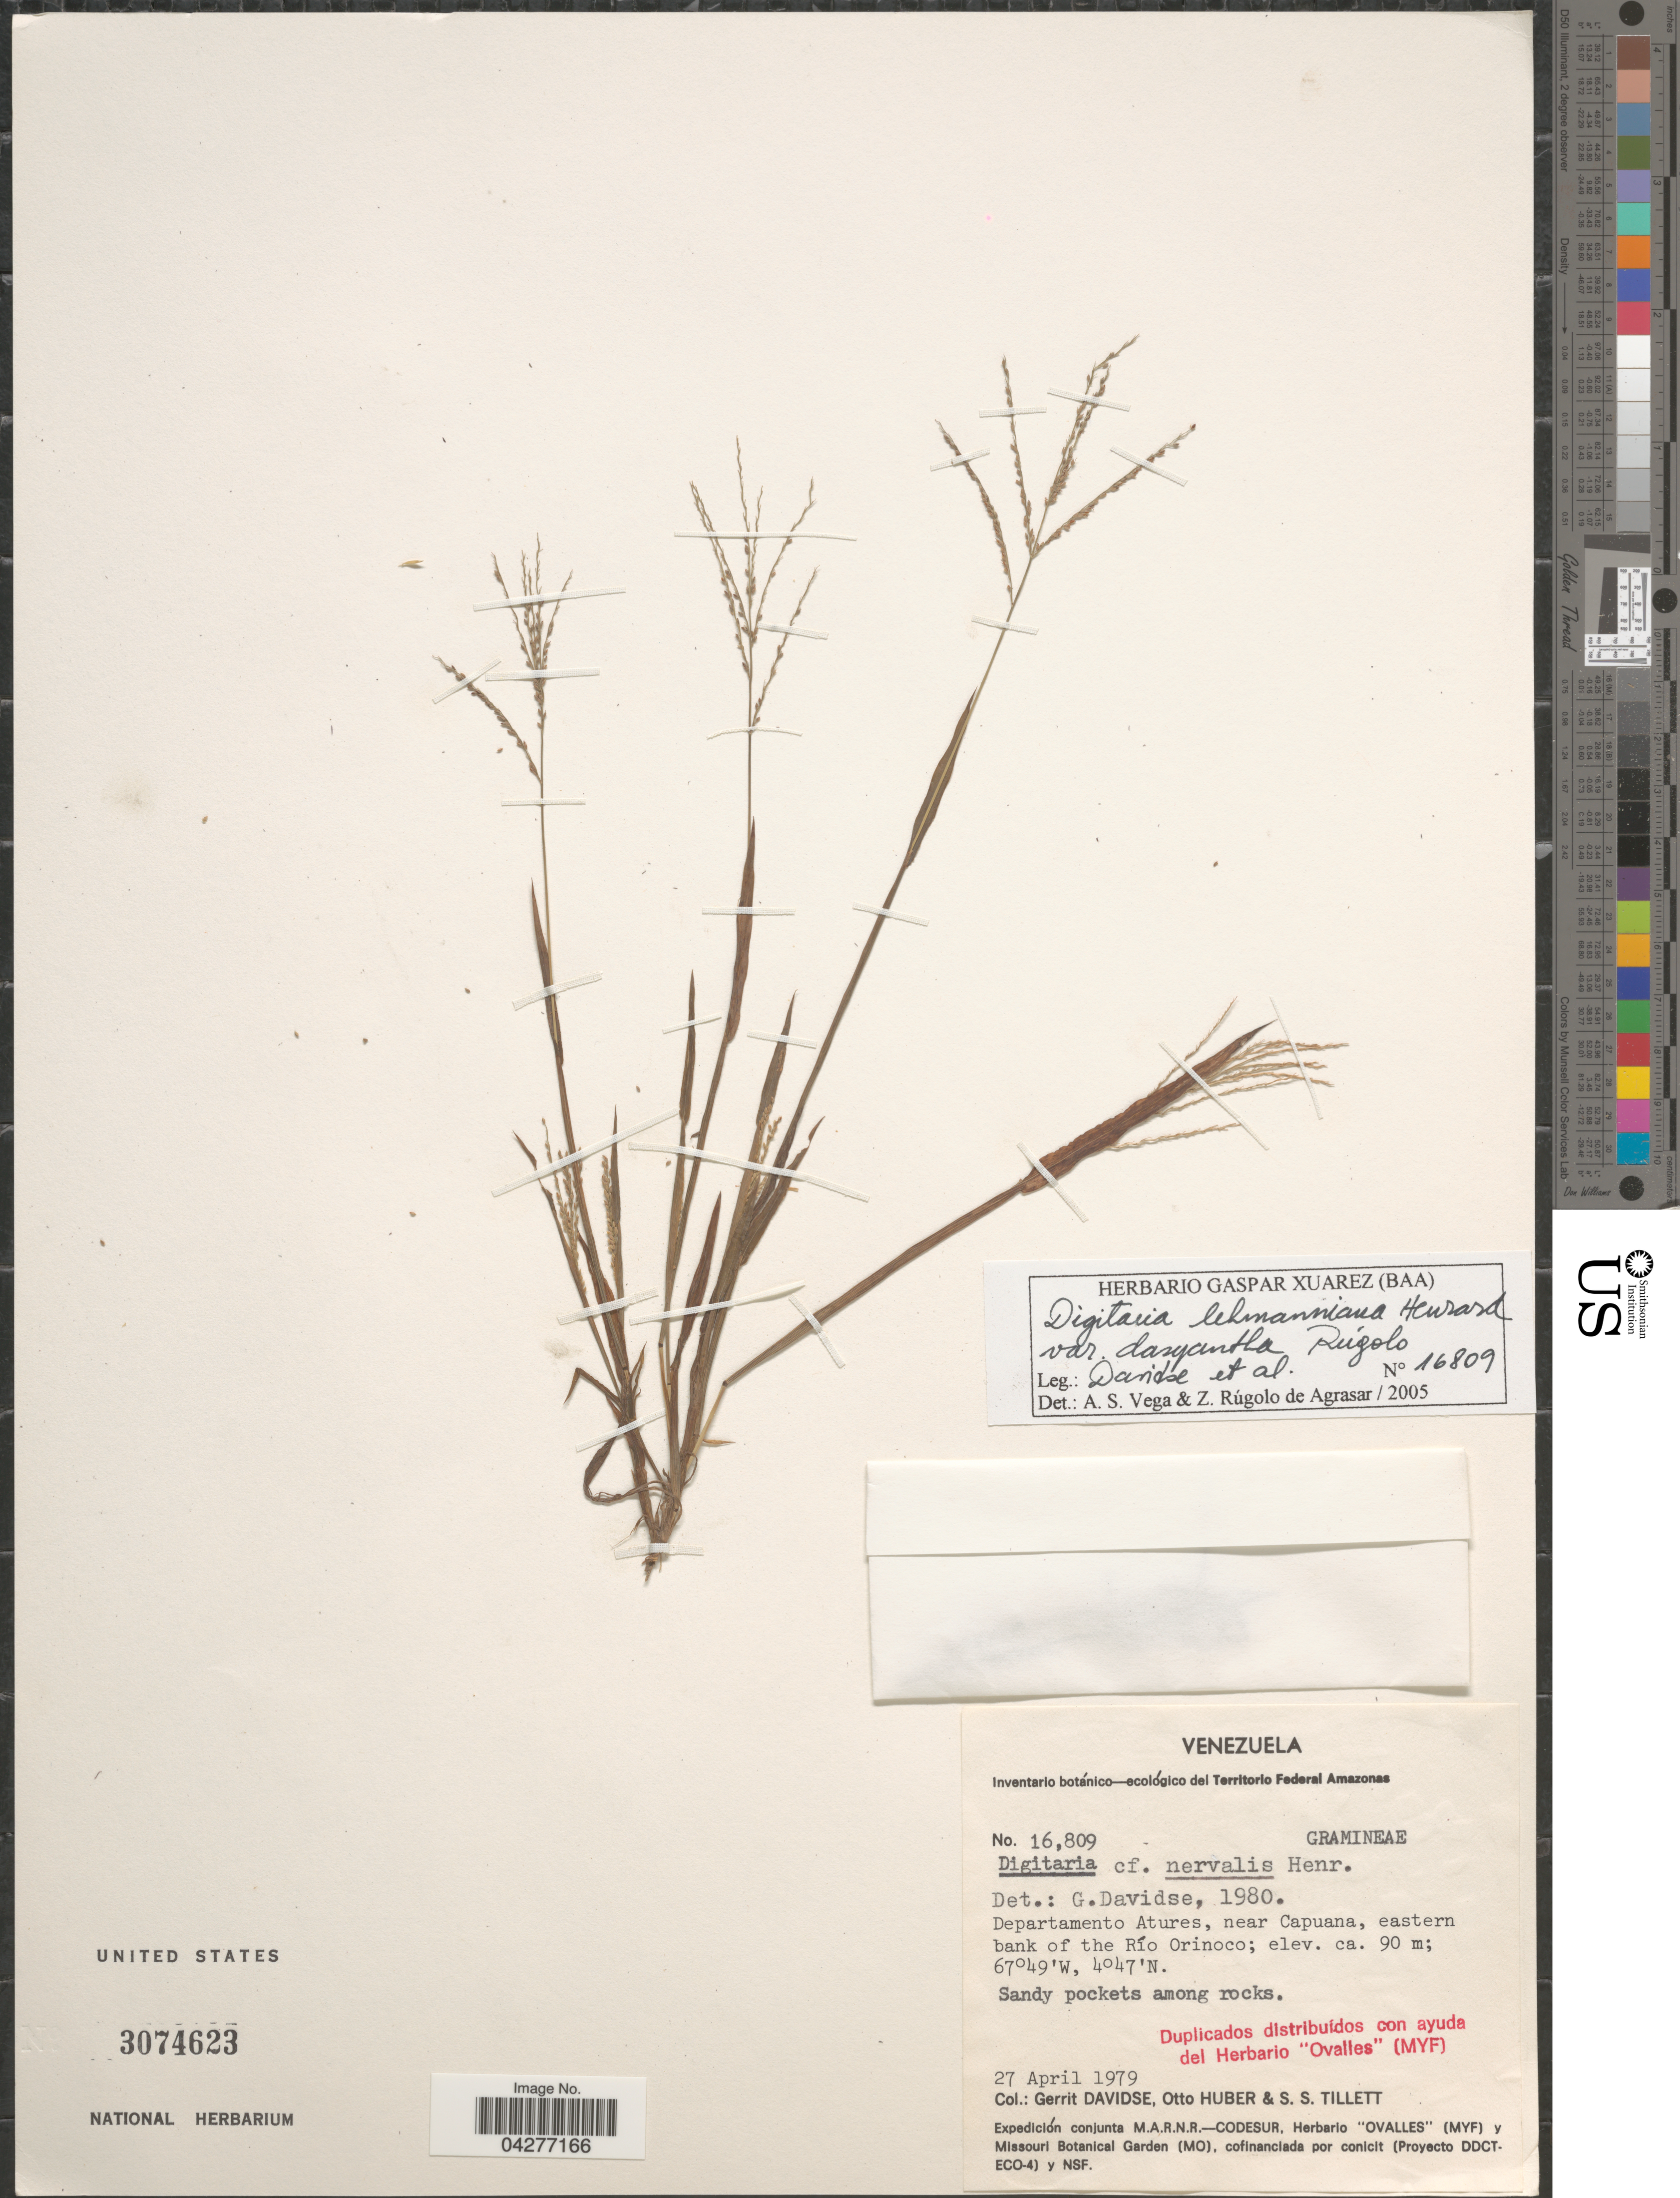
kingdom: Plantae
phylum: Tracheophyta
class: Liliopsida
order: Poales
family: Poaceae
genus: Digitaria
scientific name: Digitaria lehmanniana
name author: Henr.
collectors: G. Davidse, O. Huber & S. S. Tillett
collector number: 16809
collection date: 1979-04-27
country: Venezuela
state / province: Amazonas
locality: Territorio Federal Amazonas. Departamento Atures, near Capuana, eastern bank of the Río Orinoco.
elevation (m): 90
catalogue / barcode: US 3074623